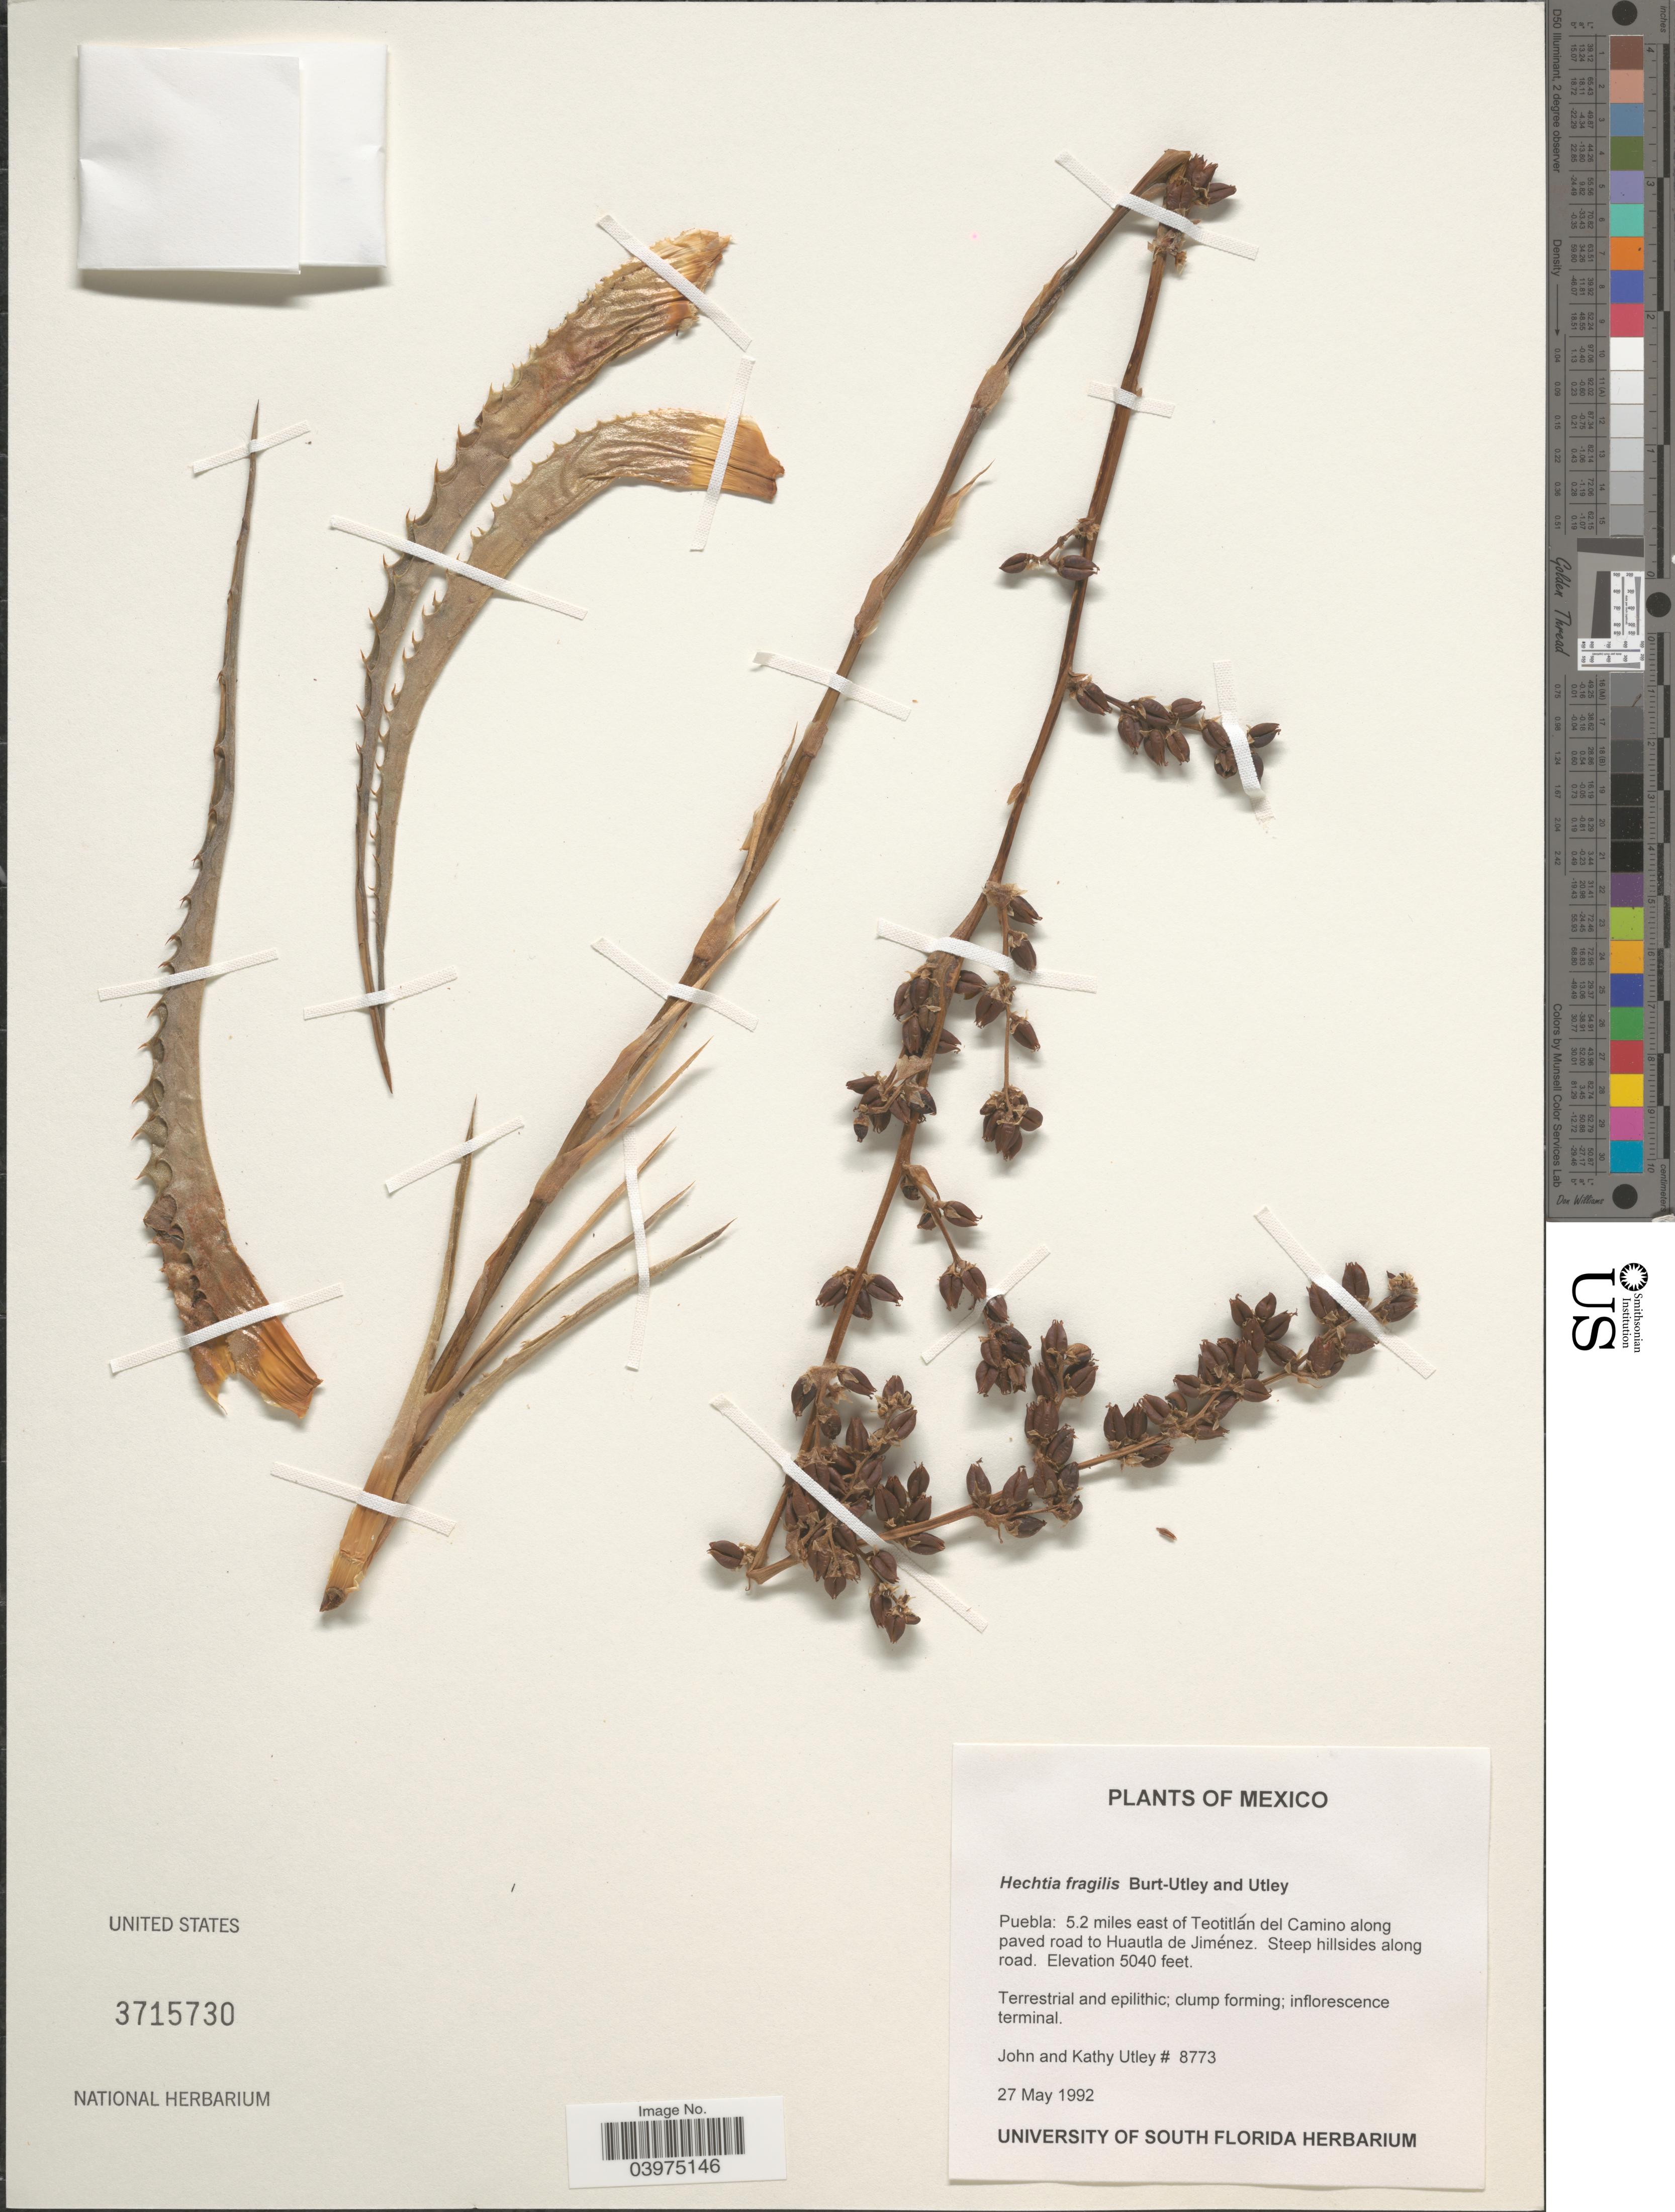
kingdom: Plantae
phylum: Tracheophyta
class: Liliopsida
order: Poales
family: Bromeliaceae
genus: Hechtia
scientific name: Hechtia fragilis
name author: Burt-Utley & Utley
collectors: J. F. Utley & K. Burt-Utley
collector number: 8773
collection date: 1992-05-27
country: Mexico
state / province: Puebla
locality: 5.2 miles east of Teotitlán del Camino along paved road to Huautla de Jiménez.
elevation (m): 1536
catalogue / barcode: US 3715730